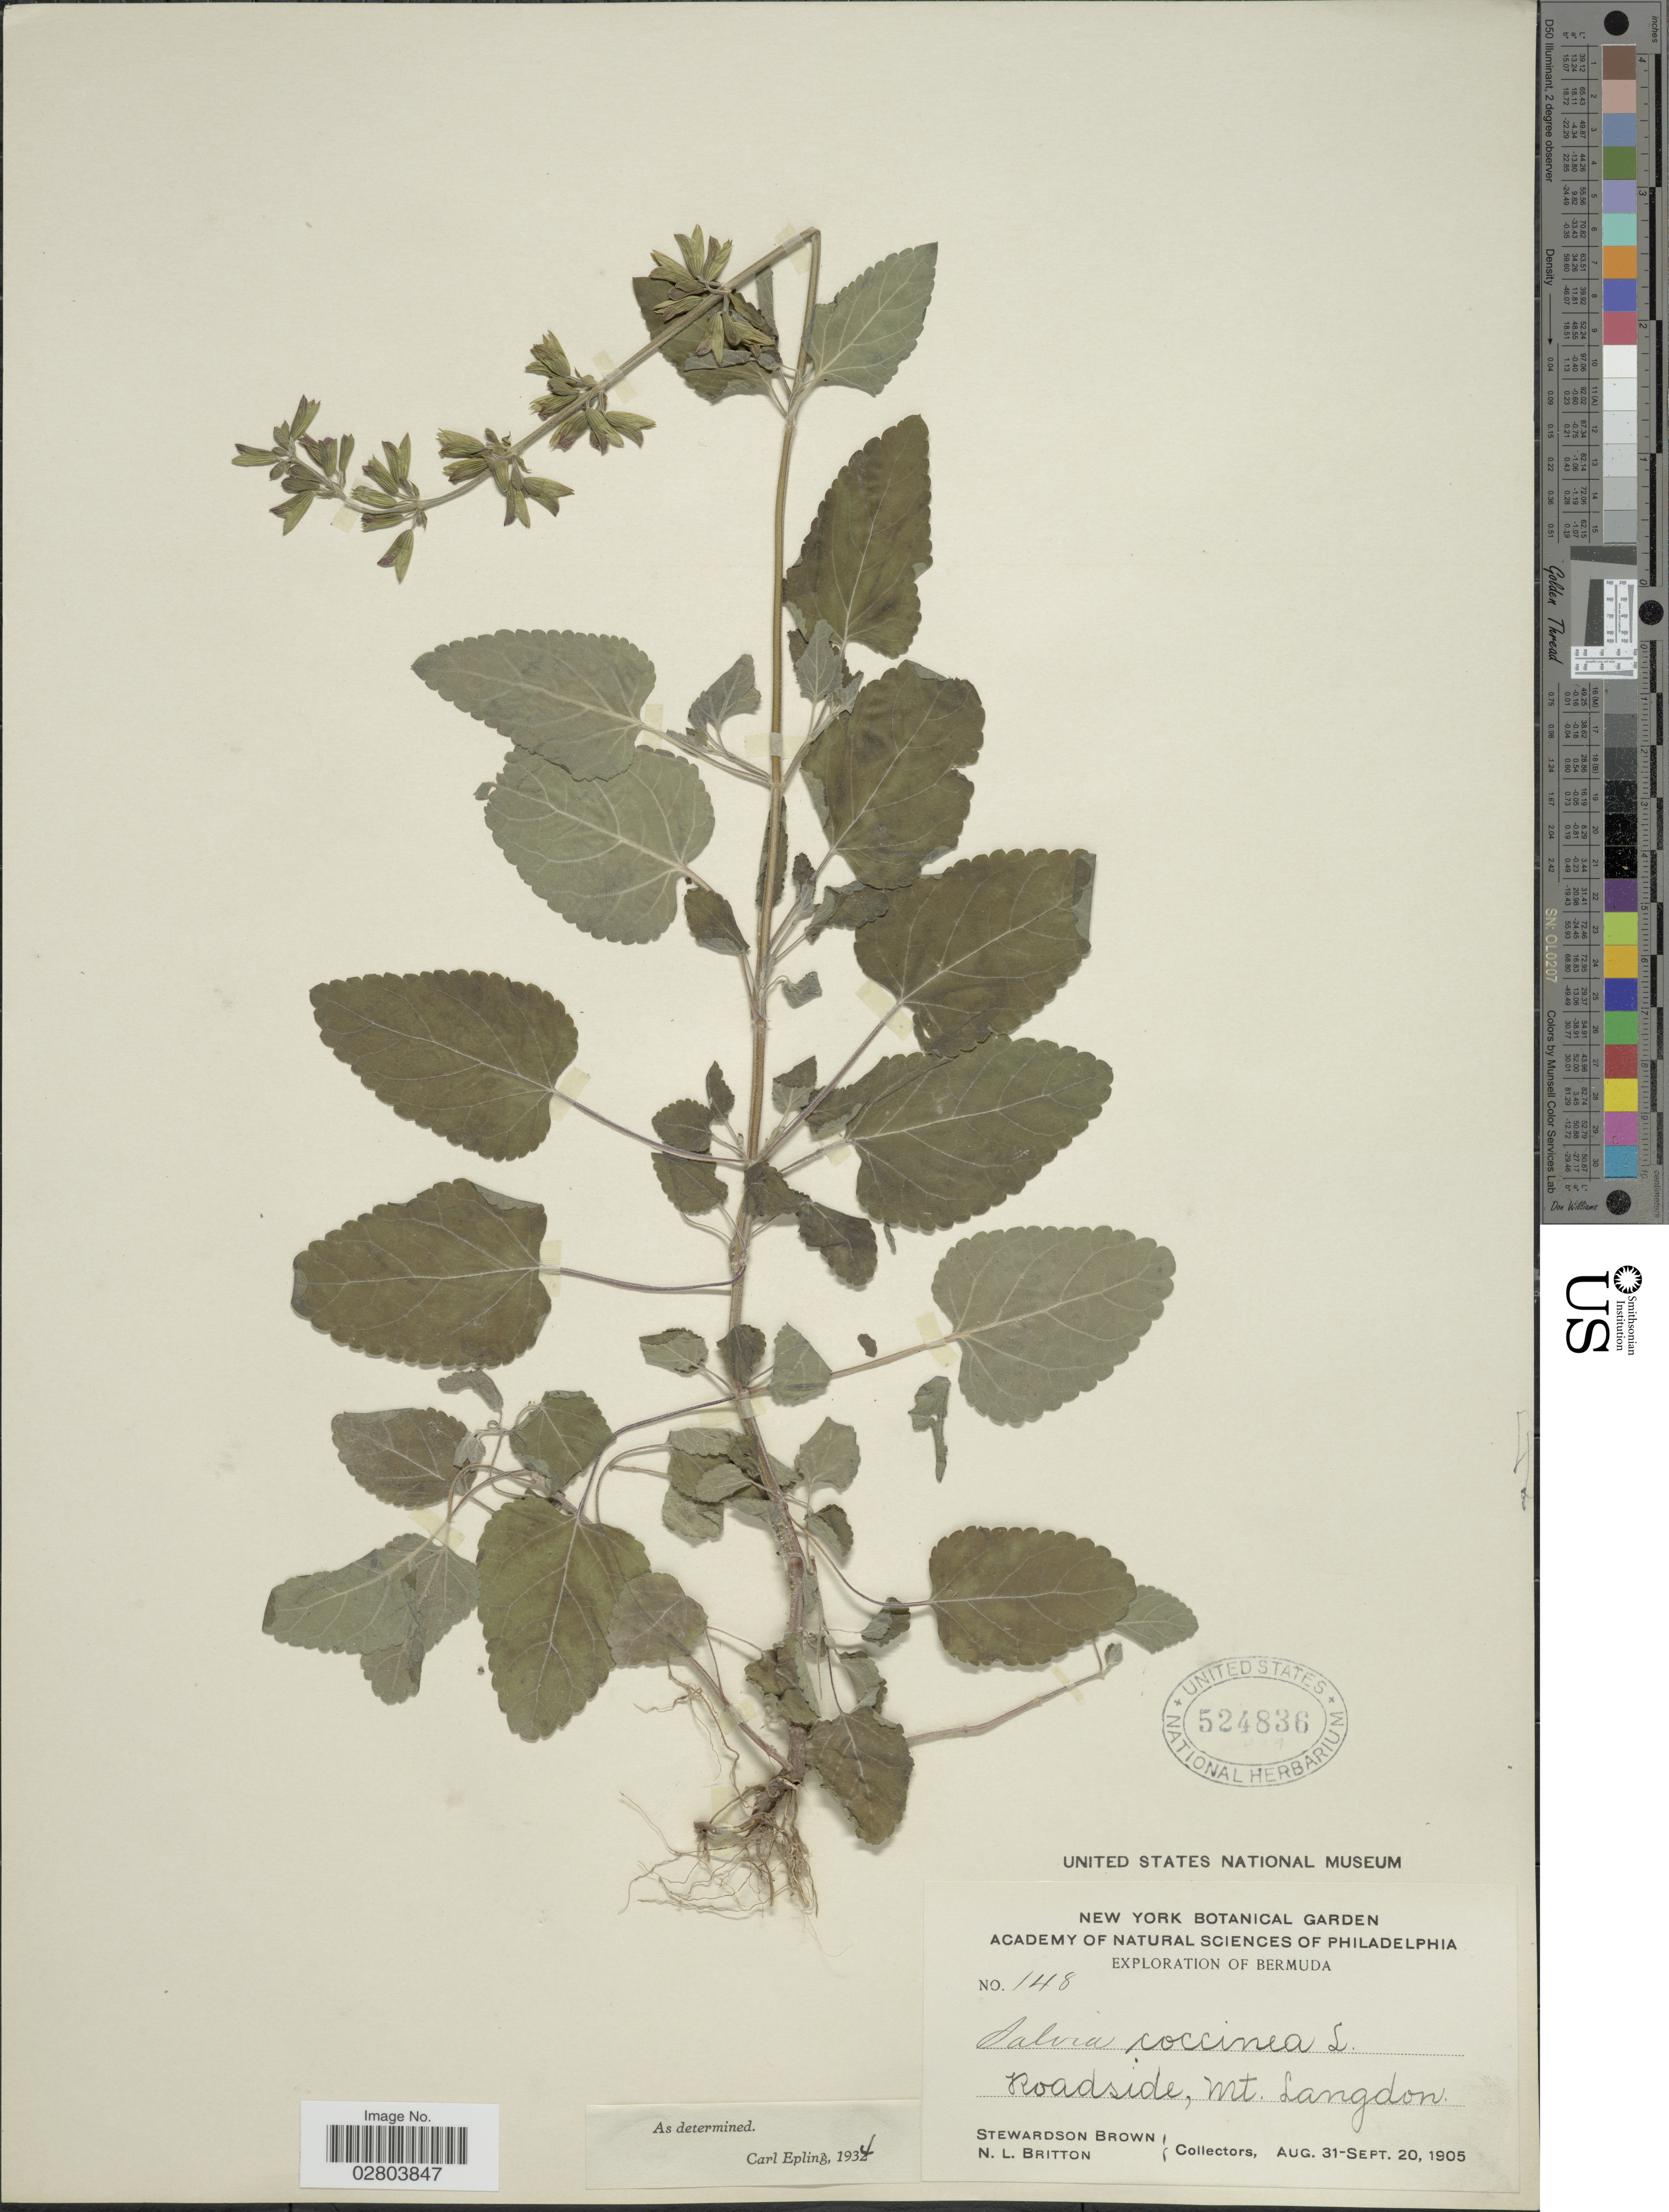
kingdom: Plantae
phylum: Tracheophyta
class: Magnoliopsida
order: Lamiales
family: Lamiaceae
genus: Salvia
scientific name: Salvia coccinea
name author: Etlinger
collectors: S. Brown & N. Britton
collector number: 148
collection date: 1905-08-31/1905-09-20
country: Bermuda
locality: Roadside, Mt. Langdon.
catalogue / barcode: US 524836